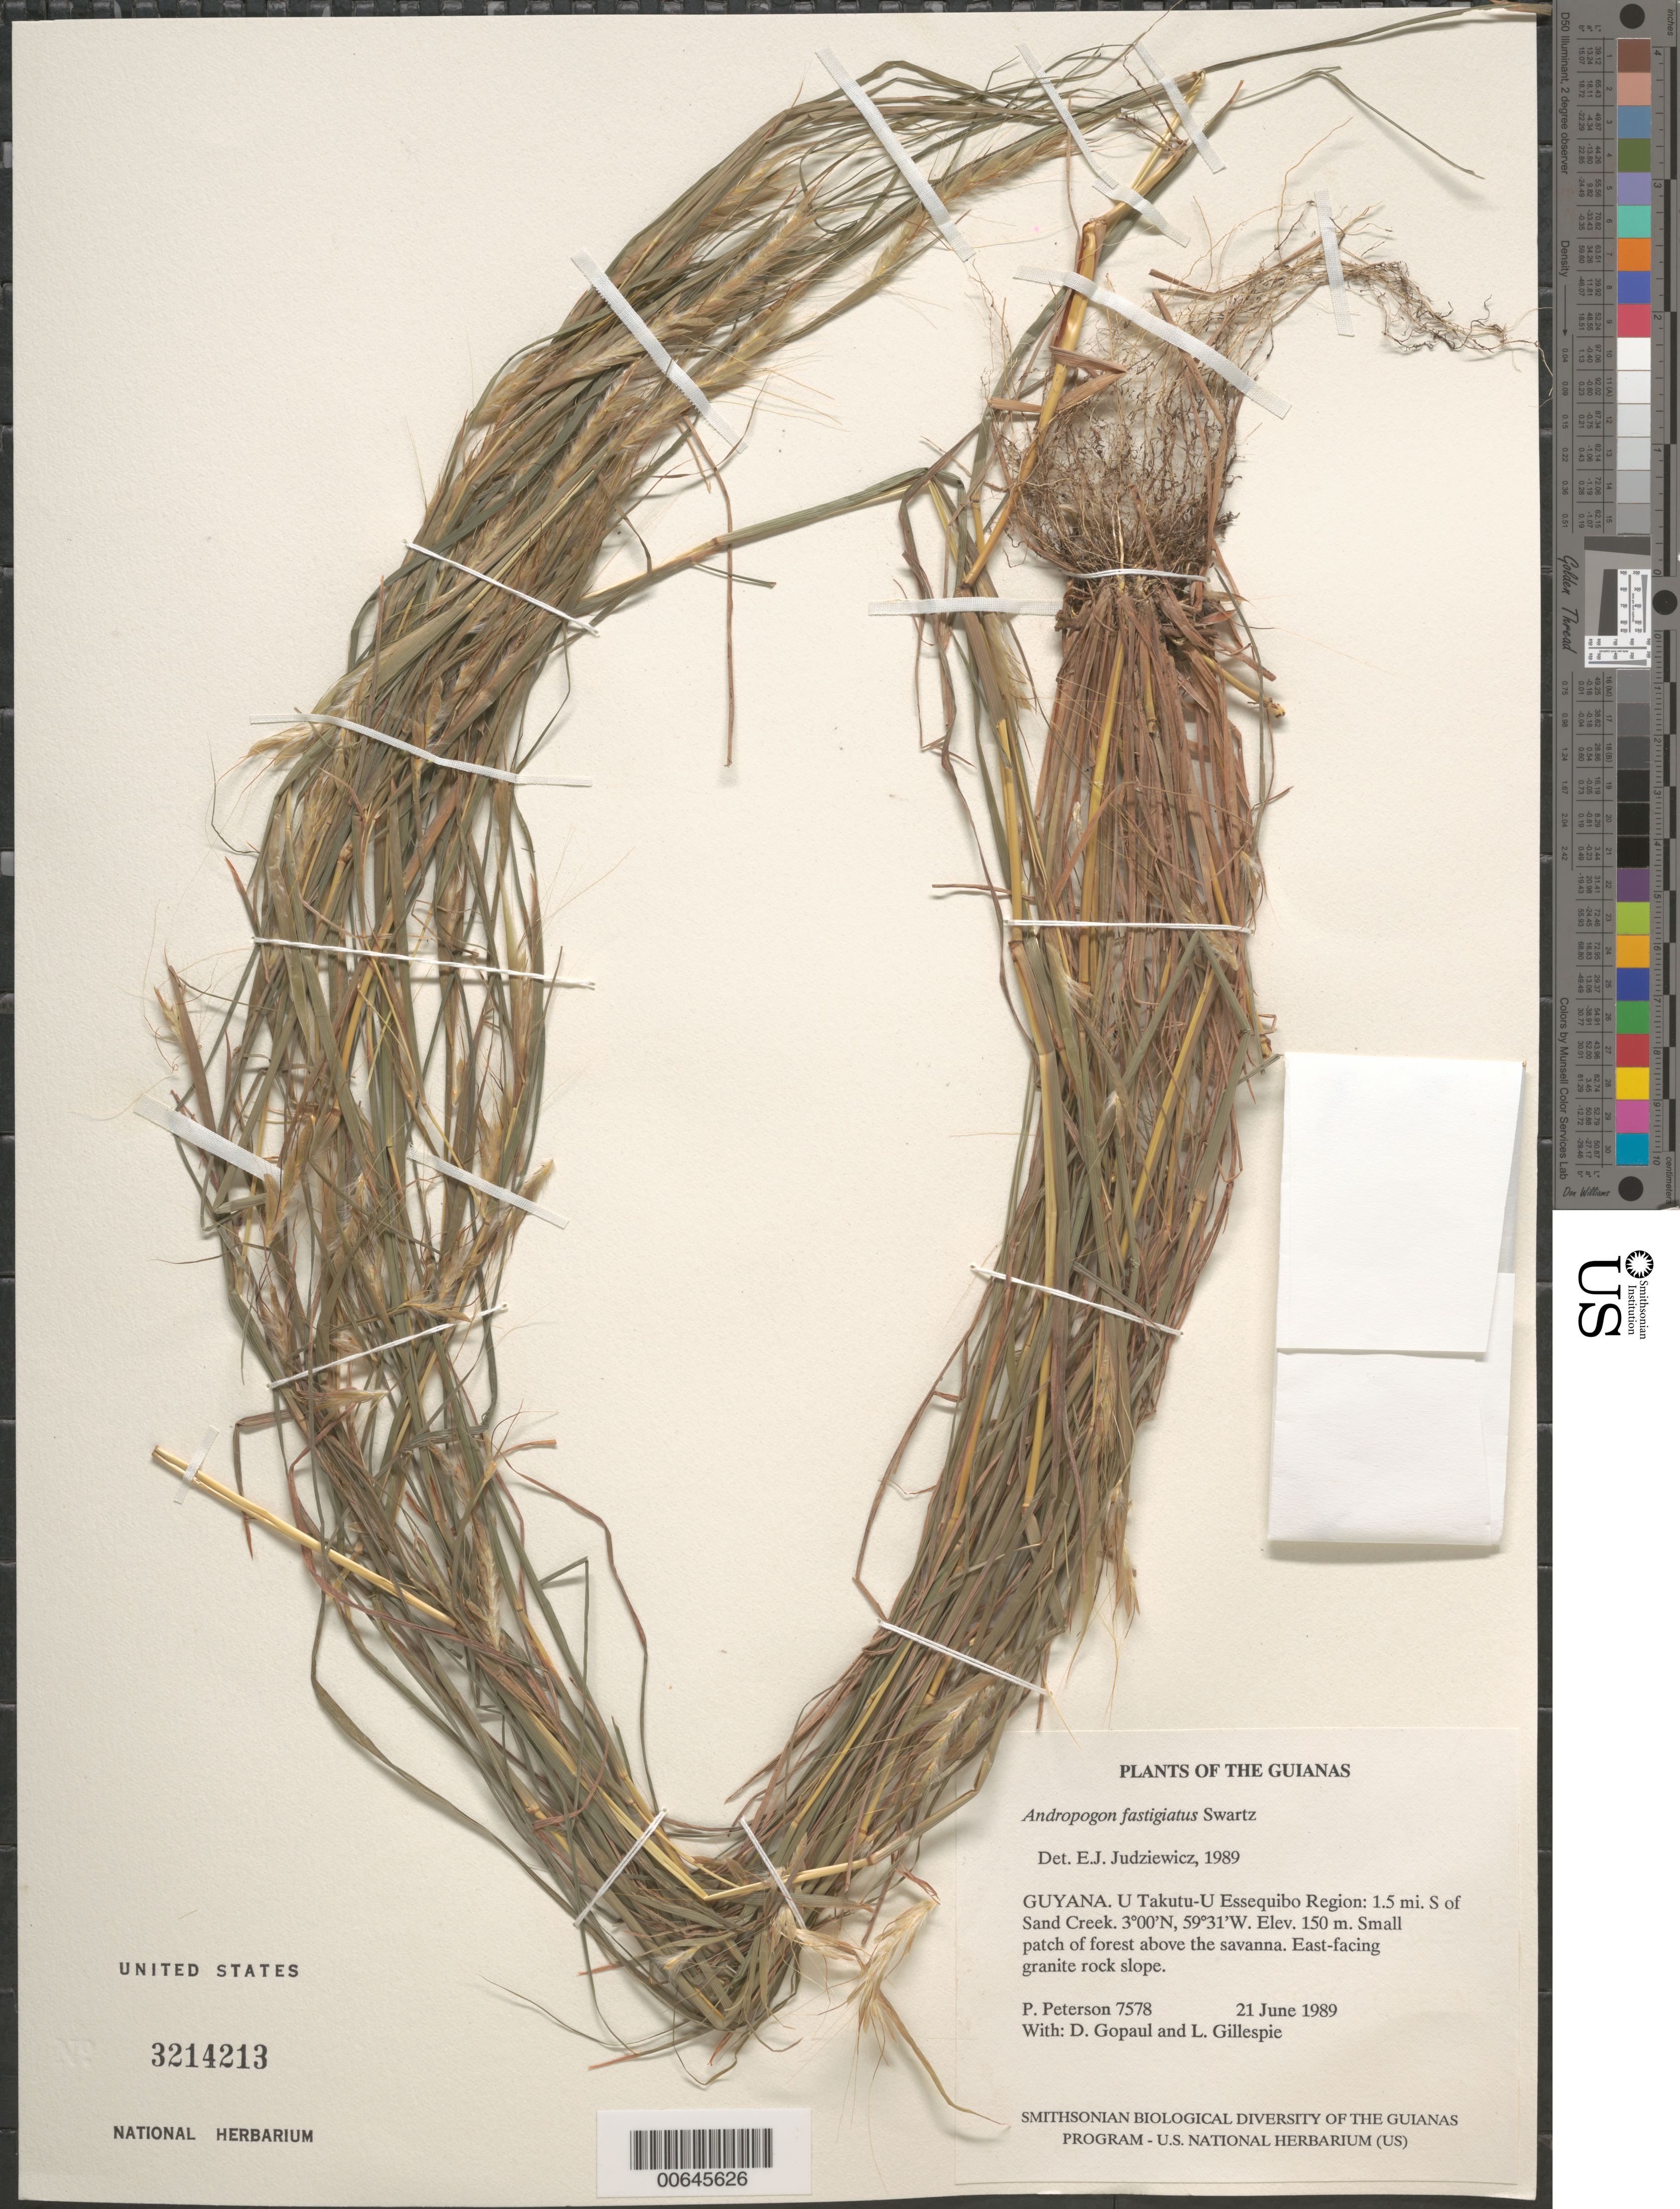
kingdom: Plantae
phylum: Tracheophyta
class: Liliopsida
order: Poales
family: Poaceae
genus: Andropogon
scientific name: Andropogon fastigiatus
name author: Sw.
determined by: Judziewicz, E. J.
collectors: P. M. Peterson, D. Gopaul & L. J. Gillespie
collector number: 7578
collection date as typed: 21 June 1989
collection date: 1989-06-21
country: Guyana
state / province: U. Takutu-U. Essequibo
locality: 1.5 mi. S of Sand Creek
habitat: Small patch of forest above the savanna. East-facing granite rock slope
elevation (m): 150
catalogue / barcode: US 3214213